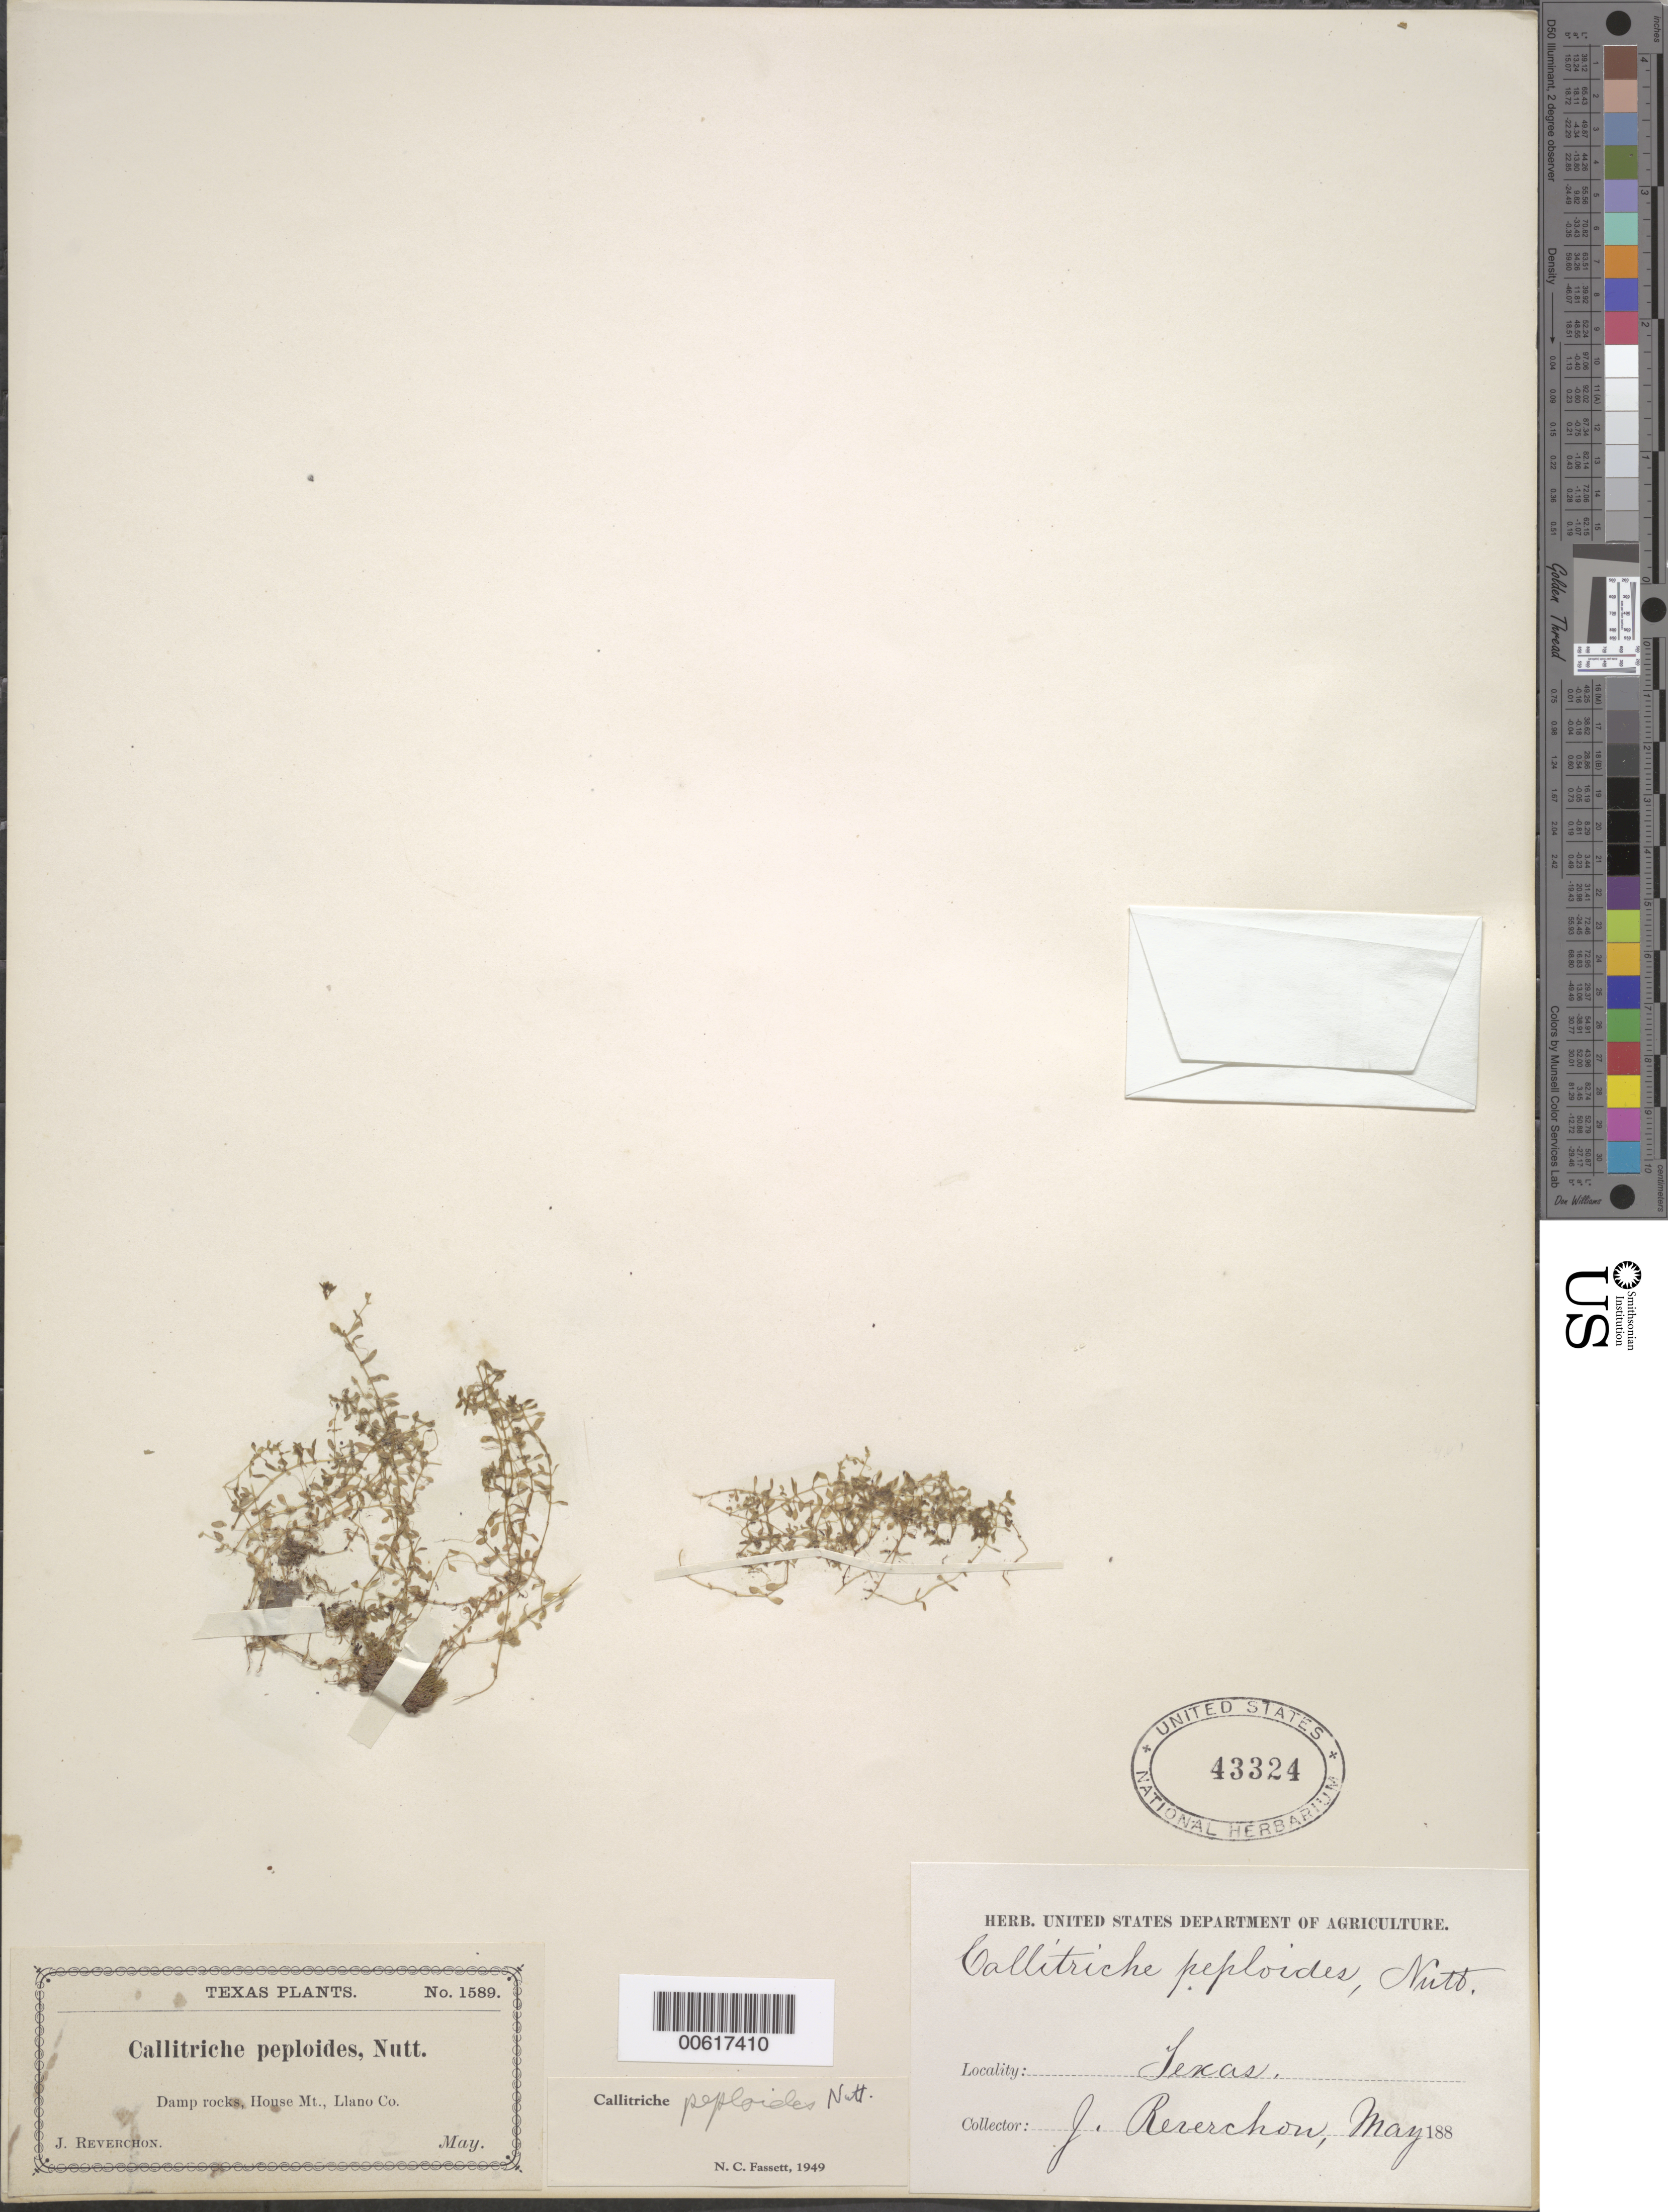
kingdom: Plantae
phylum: Tracheophyta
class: Magnoliopsida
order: Lamiales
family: Plantaginaceae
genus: Callitriche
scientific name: Callitriche peploides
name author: Nutt.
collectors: J. Reverchon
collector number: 1589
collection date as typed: May 188-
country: United States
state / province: Texas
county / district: Llano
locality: House Mt.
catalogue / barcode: US 43324